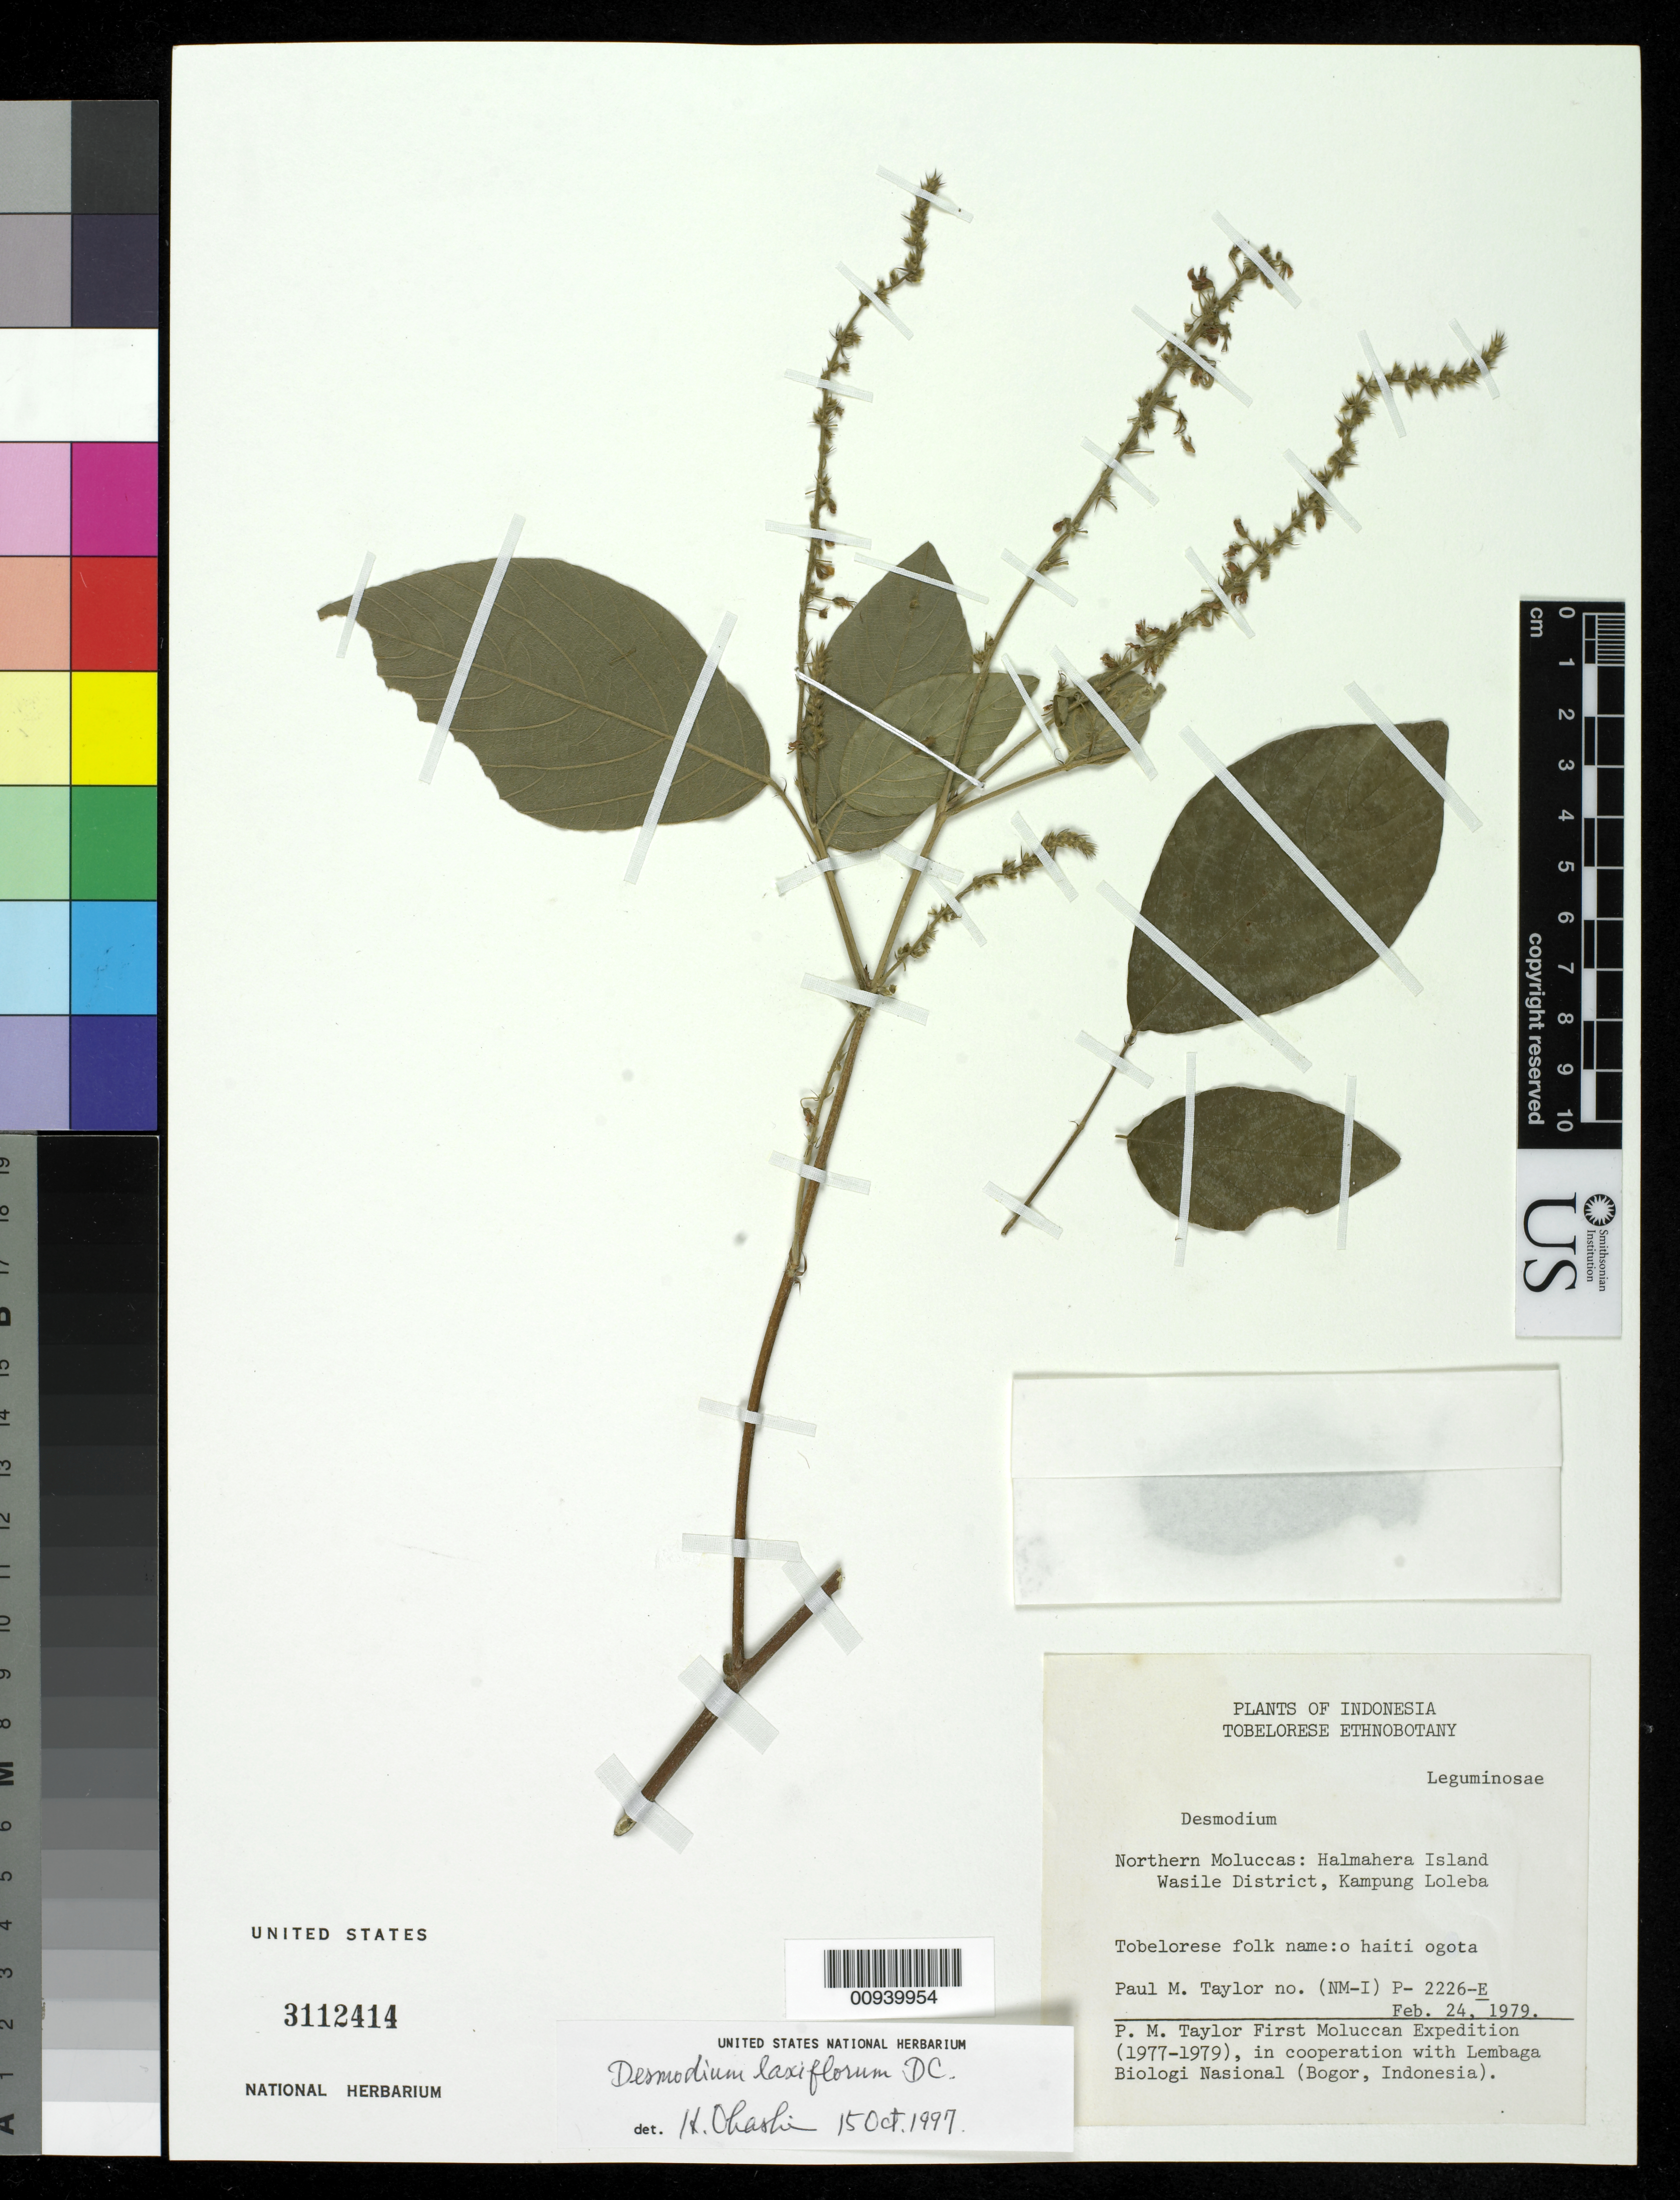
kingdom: Plantae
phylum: Tracheophyta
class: Magnoliopsida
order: Fabales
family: Fabaceae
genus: Sohmaea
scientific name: Sohmaea laxiflora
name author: (DC.) H. Ohashi & K. Ohashi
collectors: P. M. Taylor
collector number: (NM-I) P-2226-E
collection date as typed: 24 Feb 1979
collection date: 1979-02-24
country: Indonesia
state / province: Maluku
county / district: Maluku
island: Halmahera I.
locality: Northern Moluccas, Wasile District, Kampung Loleba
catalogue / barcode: US 3112414